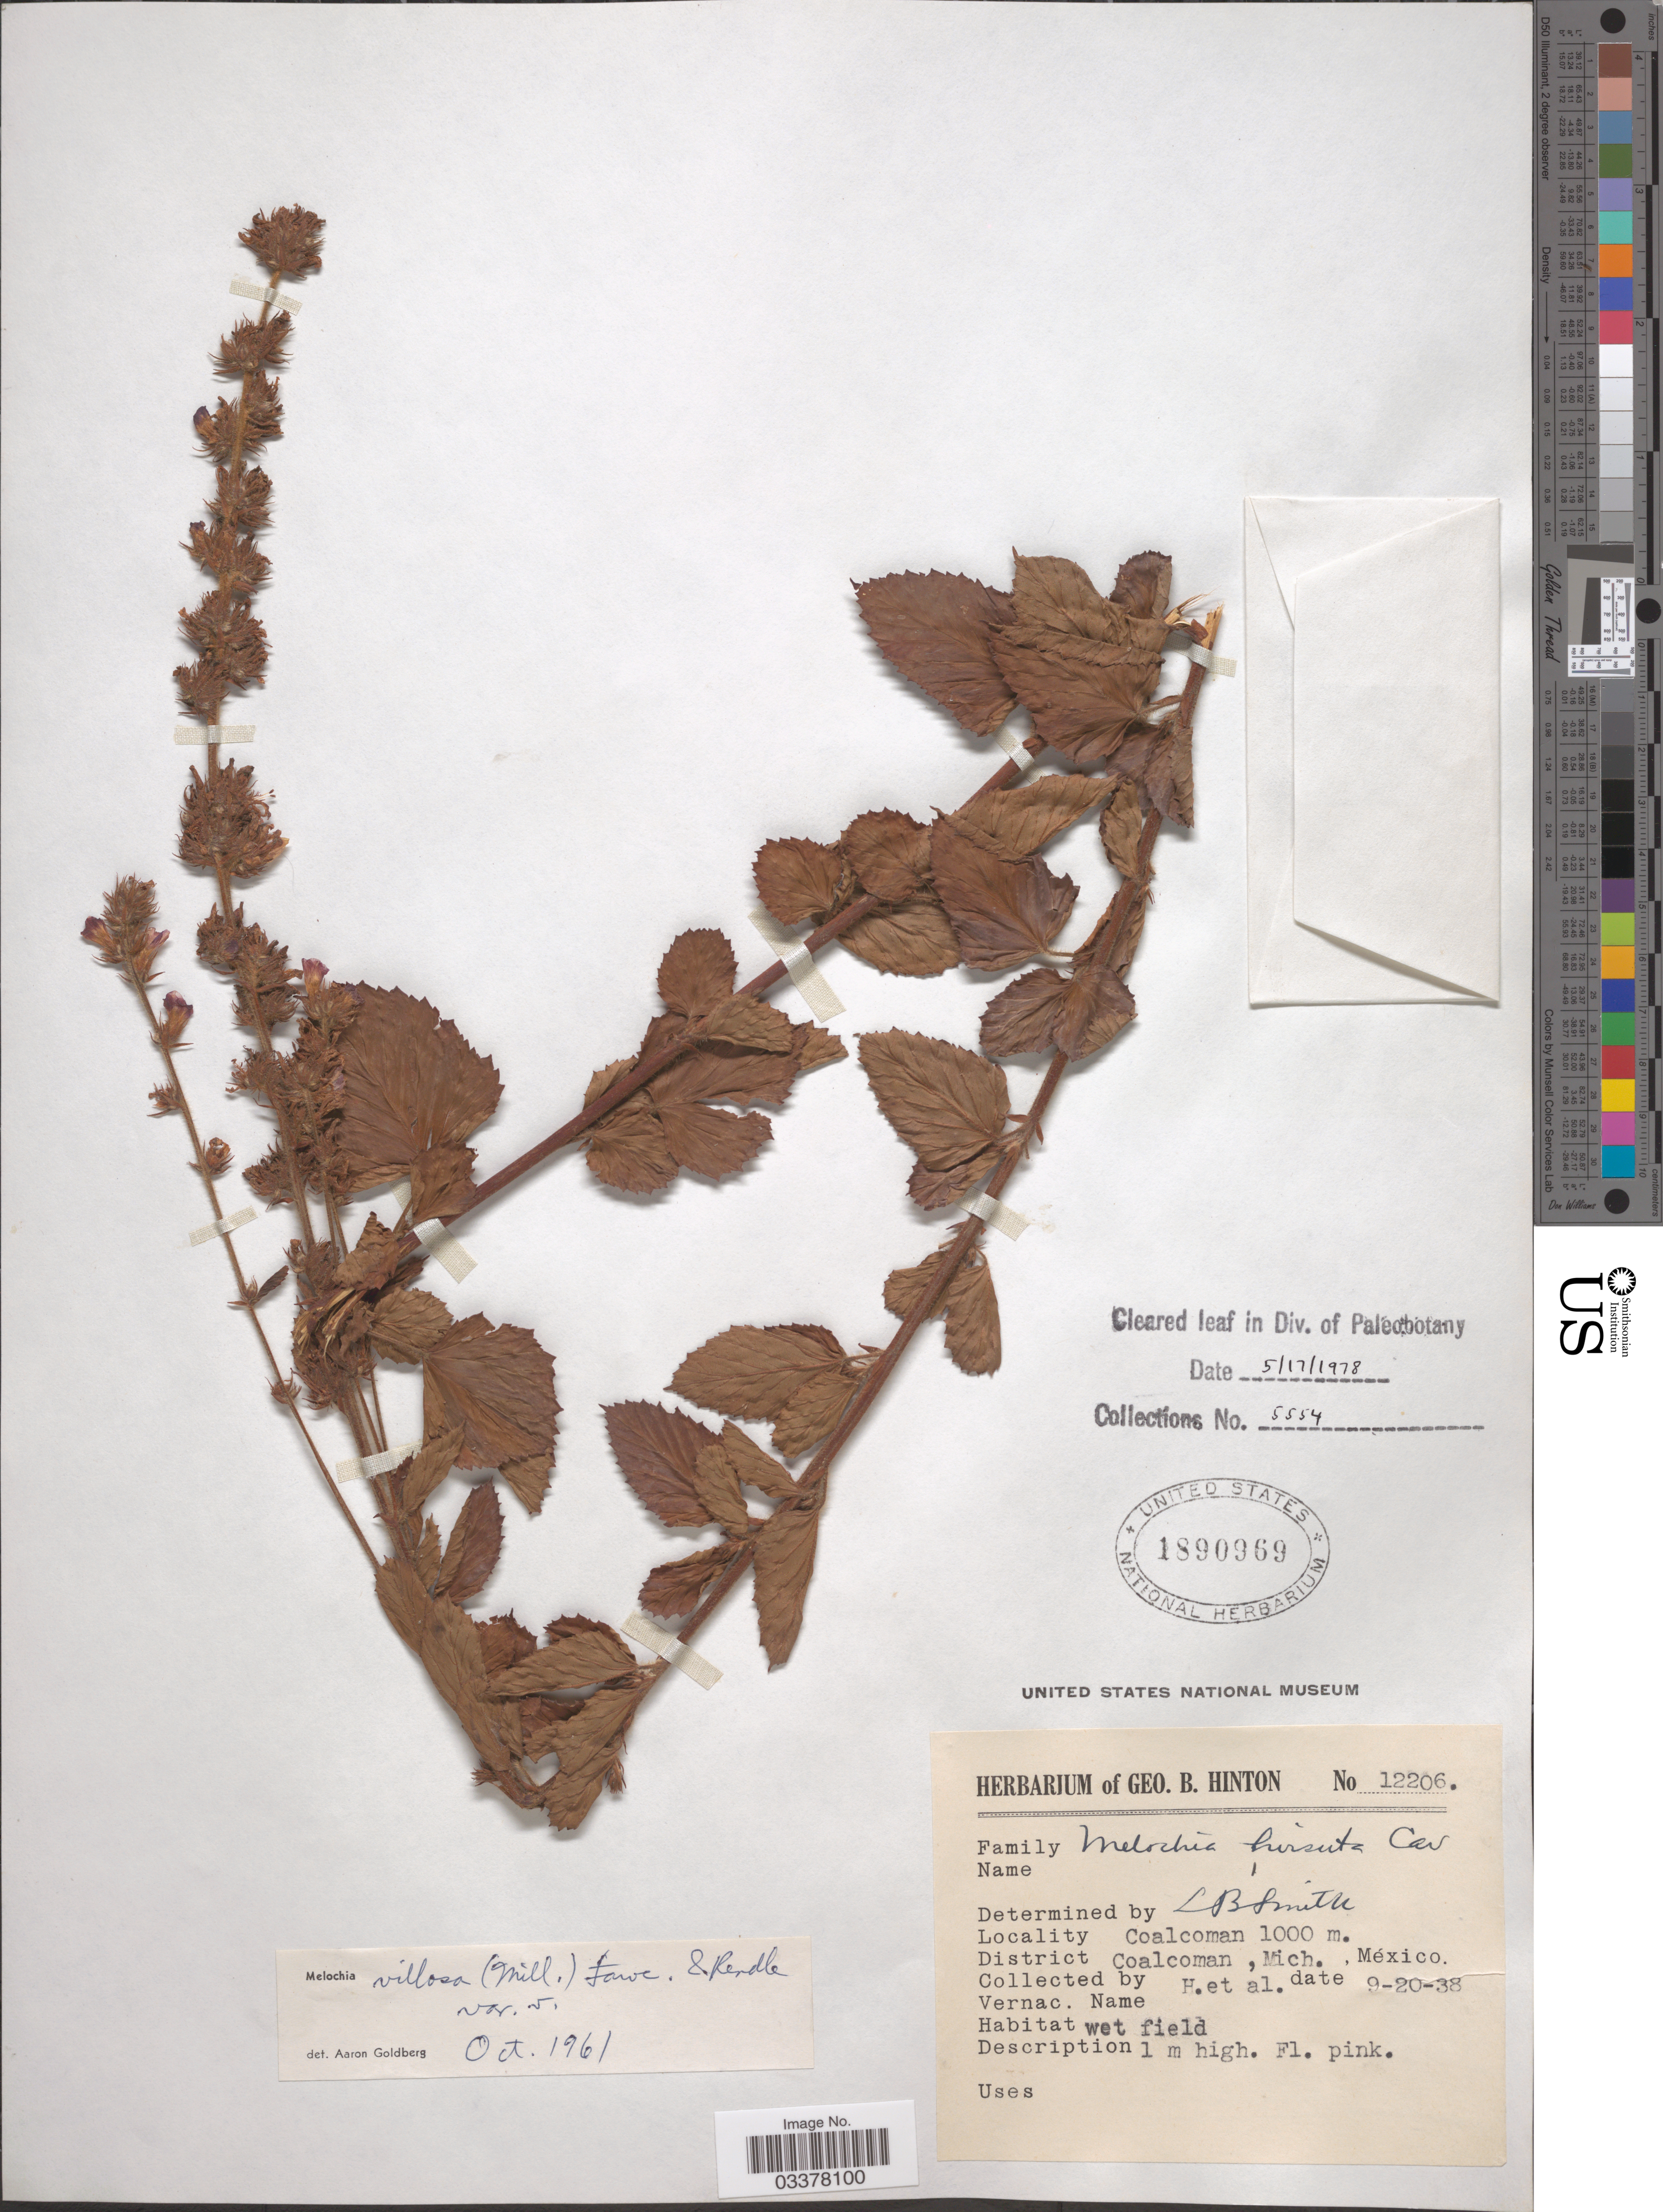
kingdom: Plantae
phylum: Tracheophyta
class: Magnoliopsida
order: Malvales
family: Malvaceae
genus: Melochia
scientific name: Melochia spicata var. spicata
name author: (L.) Fryxell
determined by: Dorr, L. J., (BOT), Smithsonian Institution - National Museum of Natural History (UNITED STATES)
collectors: G. B. Hinton & et al.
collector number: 12206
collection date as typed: Transcribed d/m/y: 20/9/38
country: Mexico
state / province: Michoacán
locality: Coalcoman. District Coalcoman.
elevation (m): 1000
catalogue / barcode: US 1890969